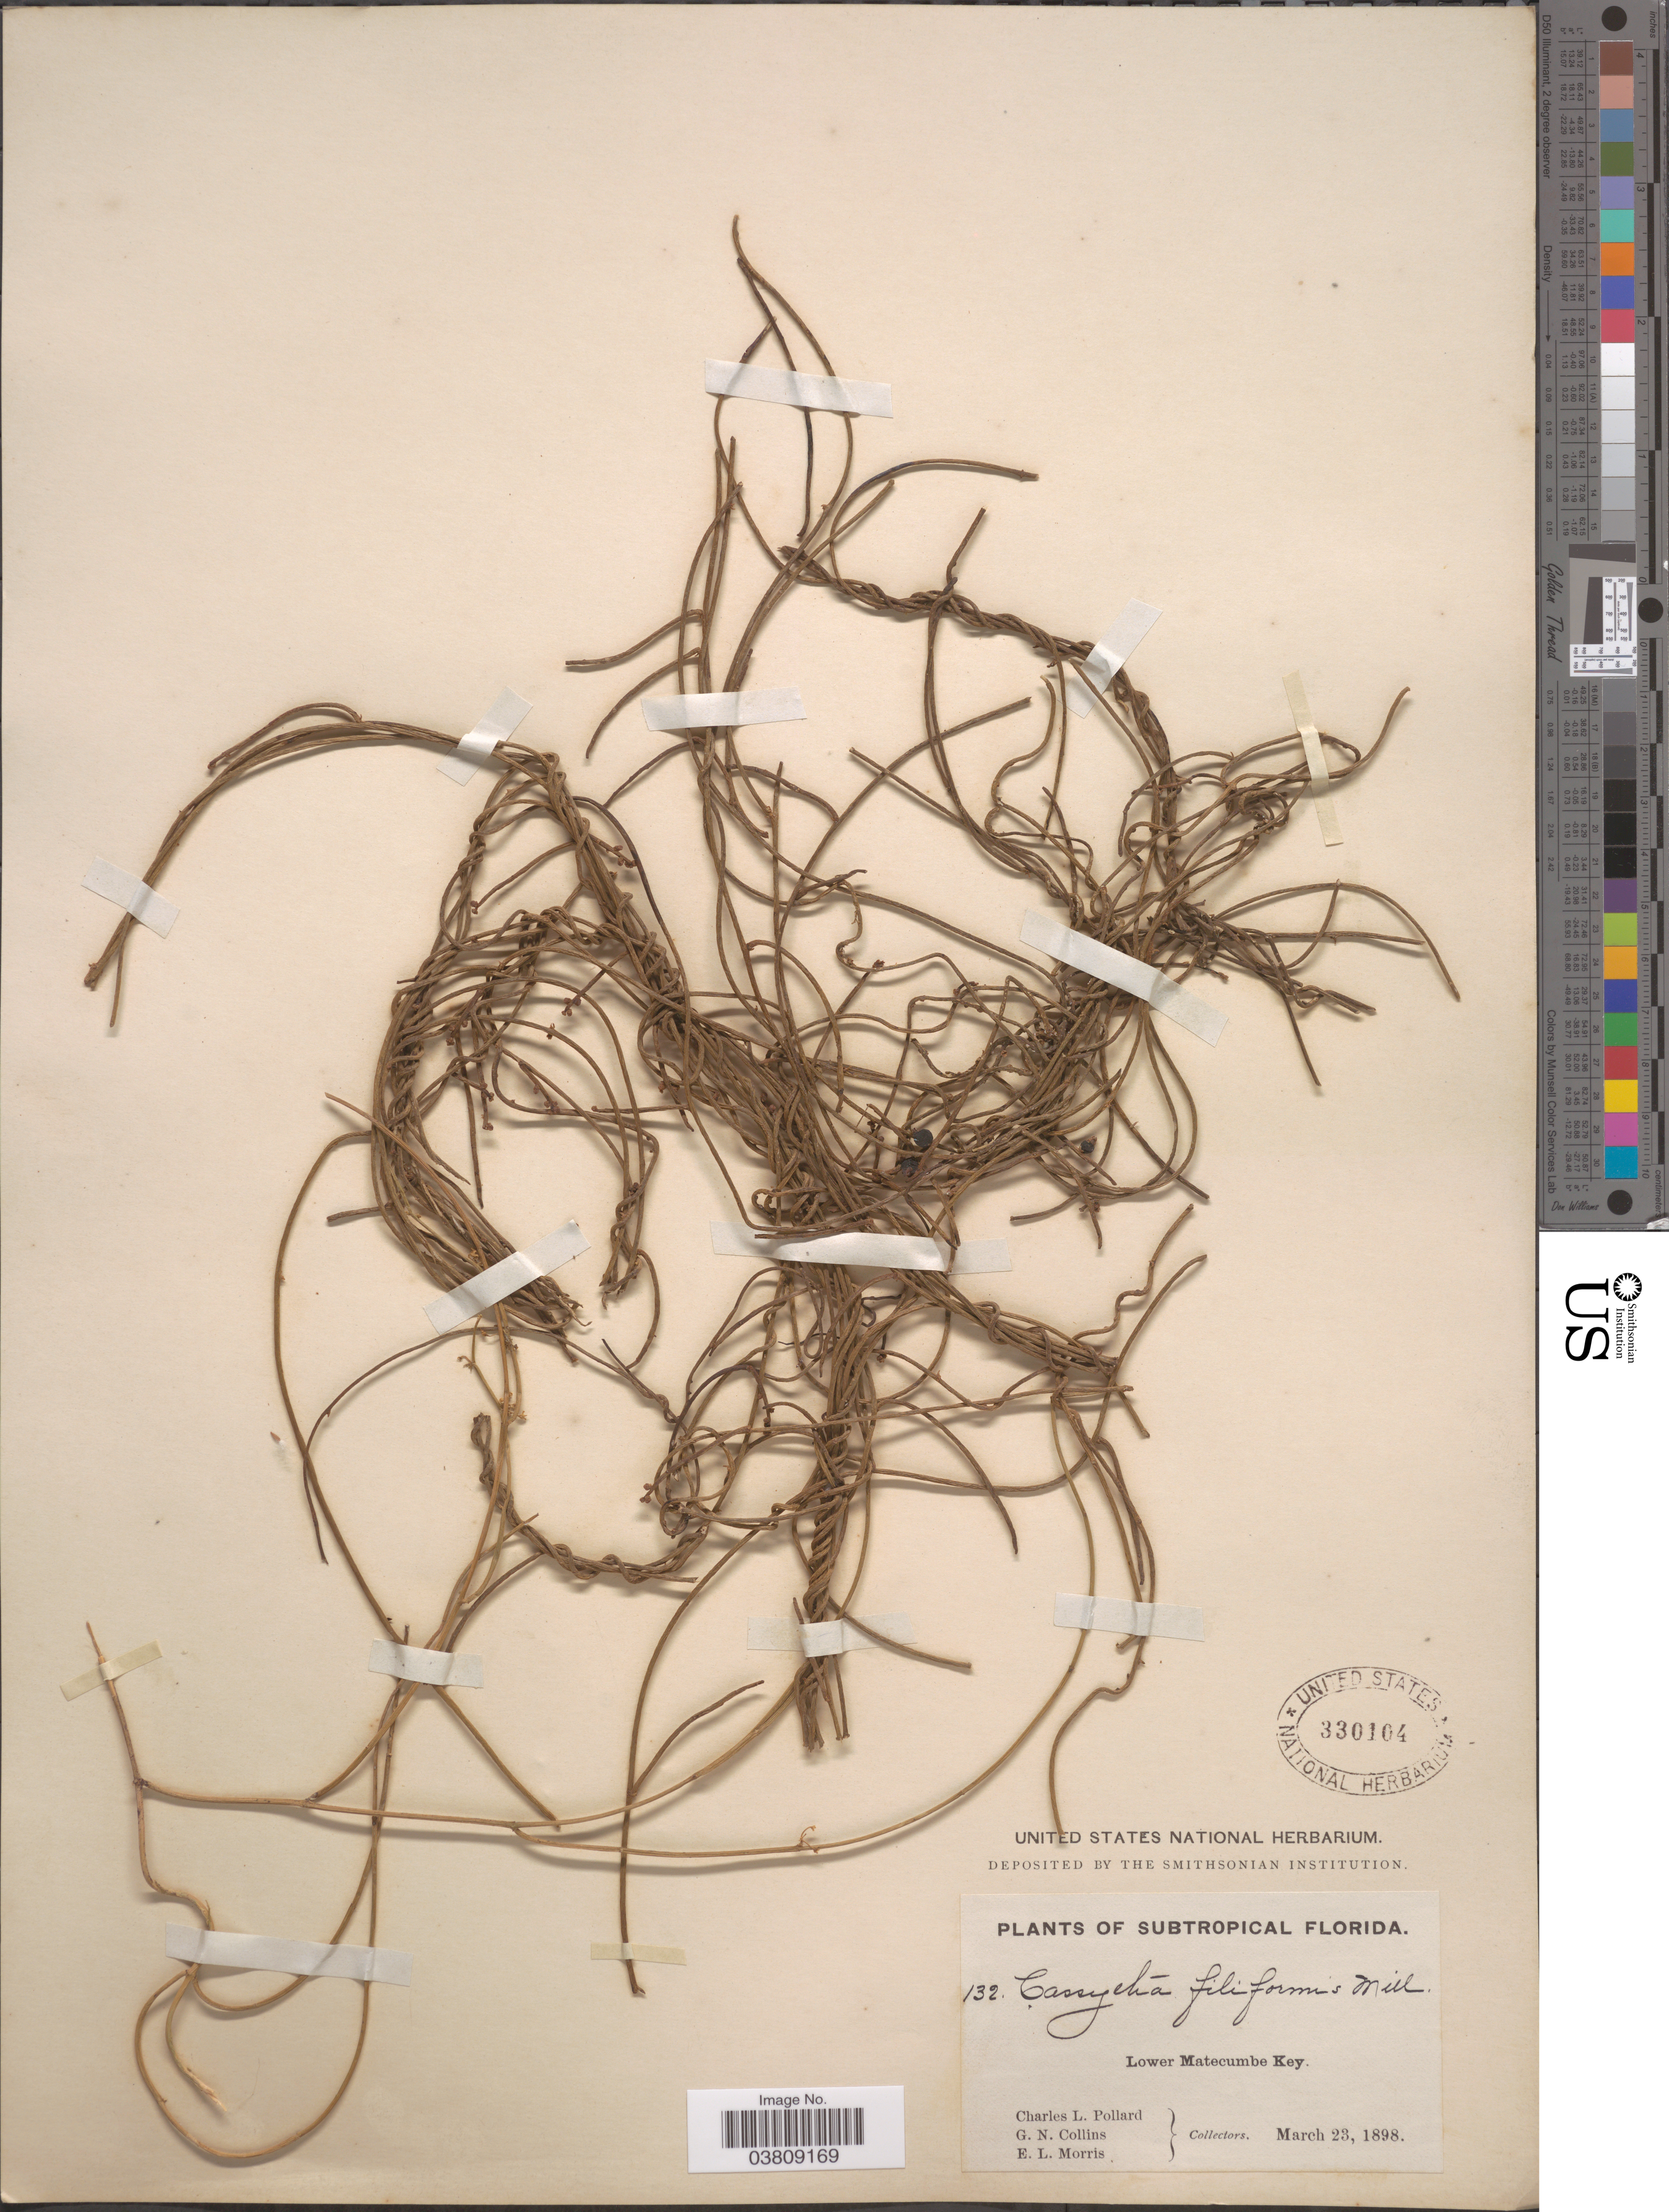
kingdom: Plantae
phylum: Tracheophyta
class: Magnoliopsida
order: Laurales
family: Lauraceae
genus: Cassytha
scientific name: Cassytha filiformis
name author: L.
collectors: C. L. Pollard, G. Collins & E. Morris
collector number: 132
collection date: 1898-03-23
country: United States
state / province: Florida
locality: Subtropical Florida. Lower Matecumbe Key.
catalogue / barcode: US 330104